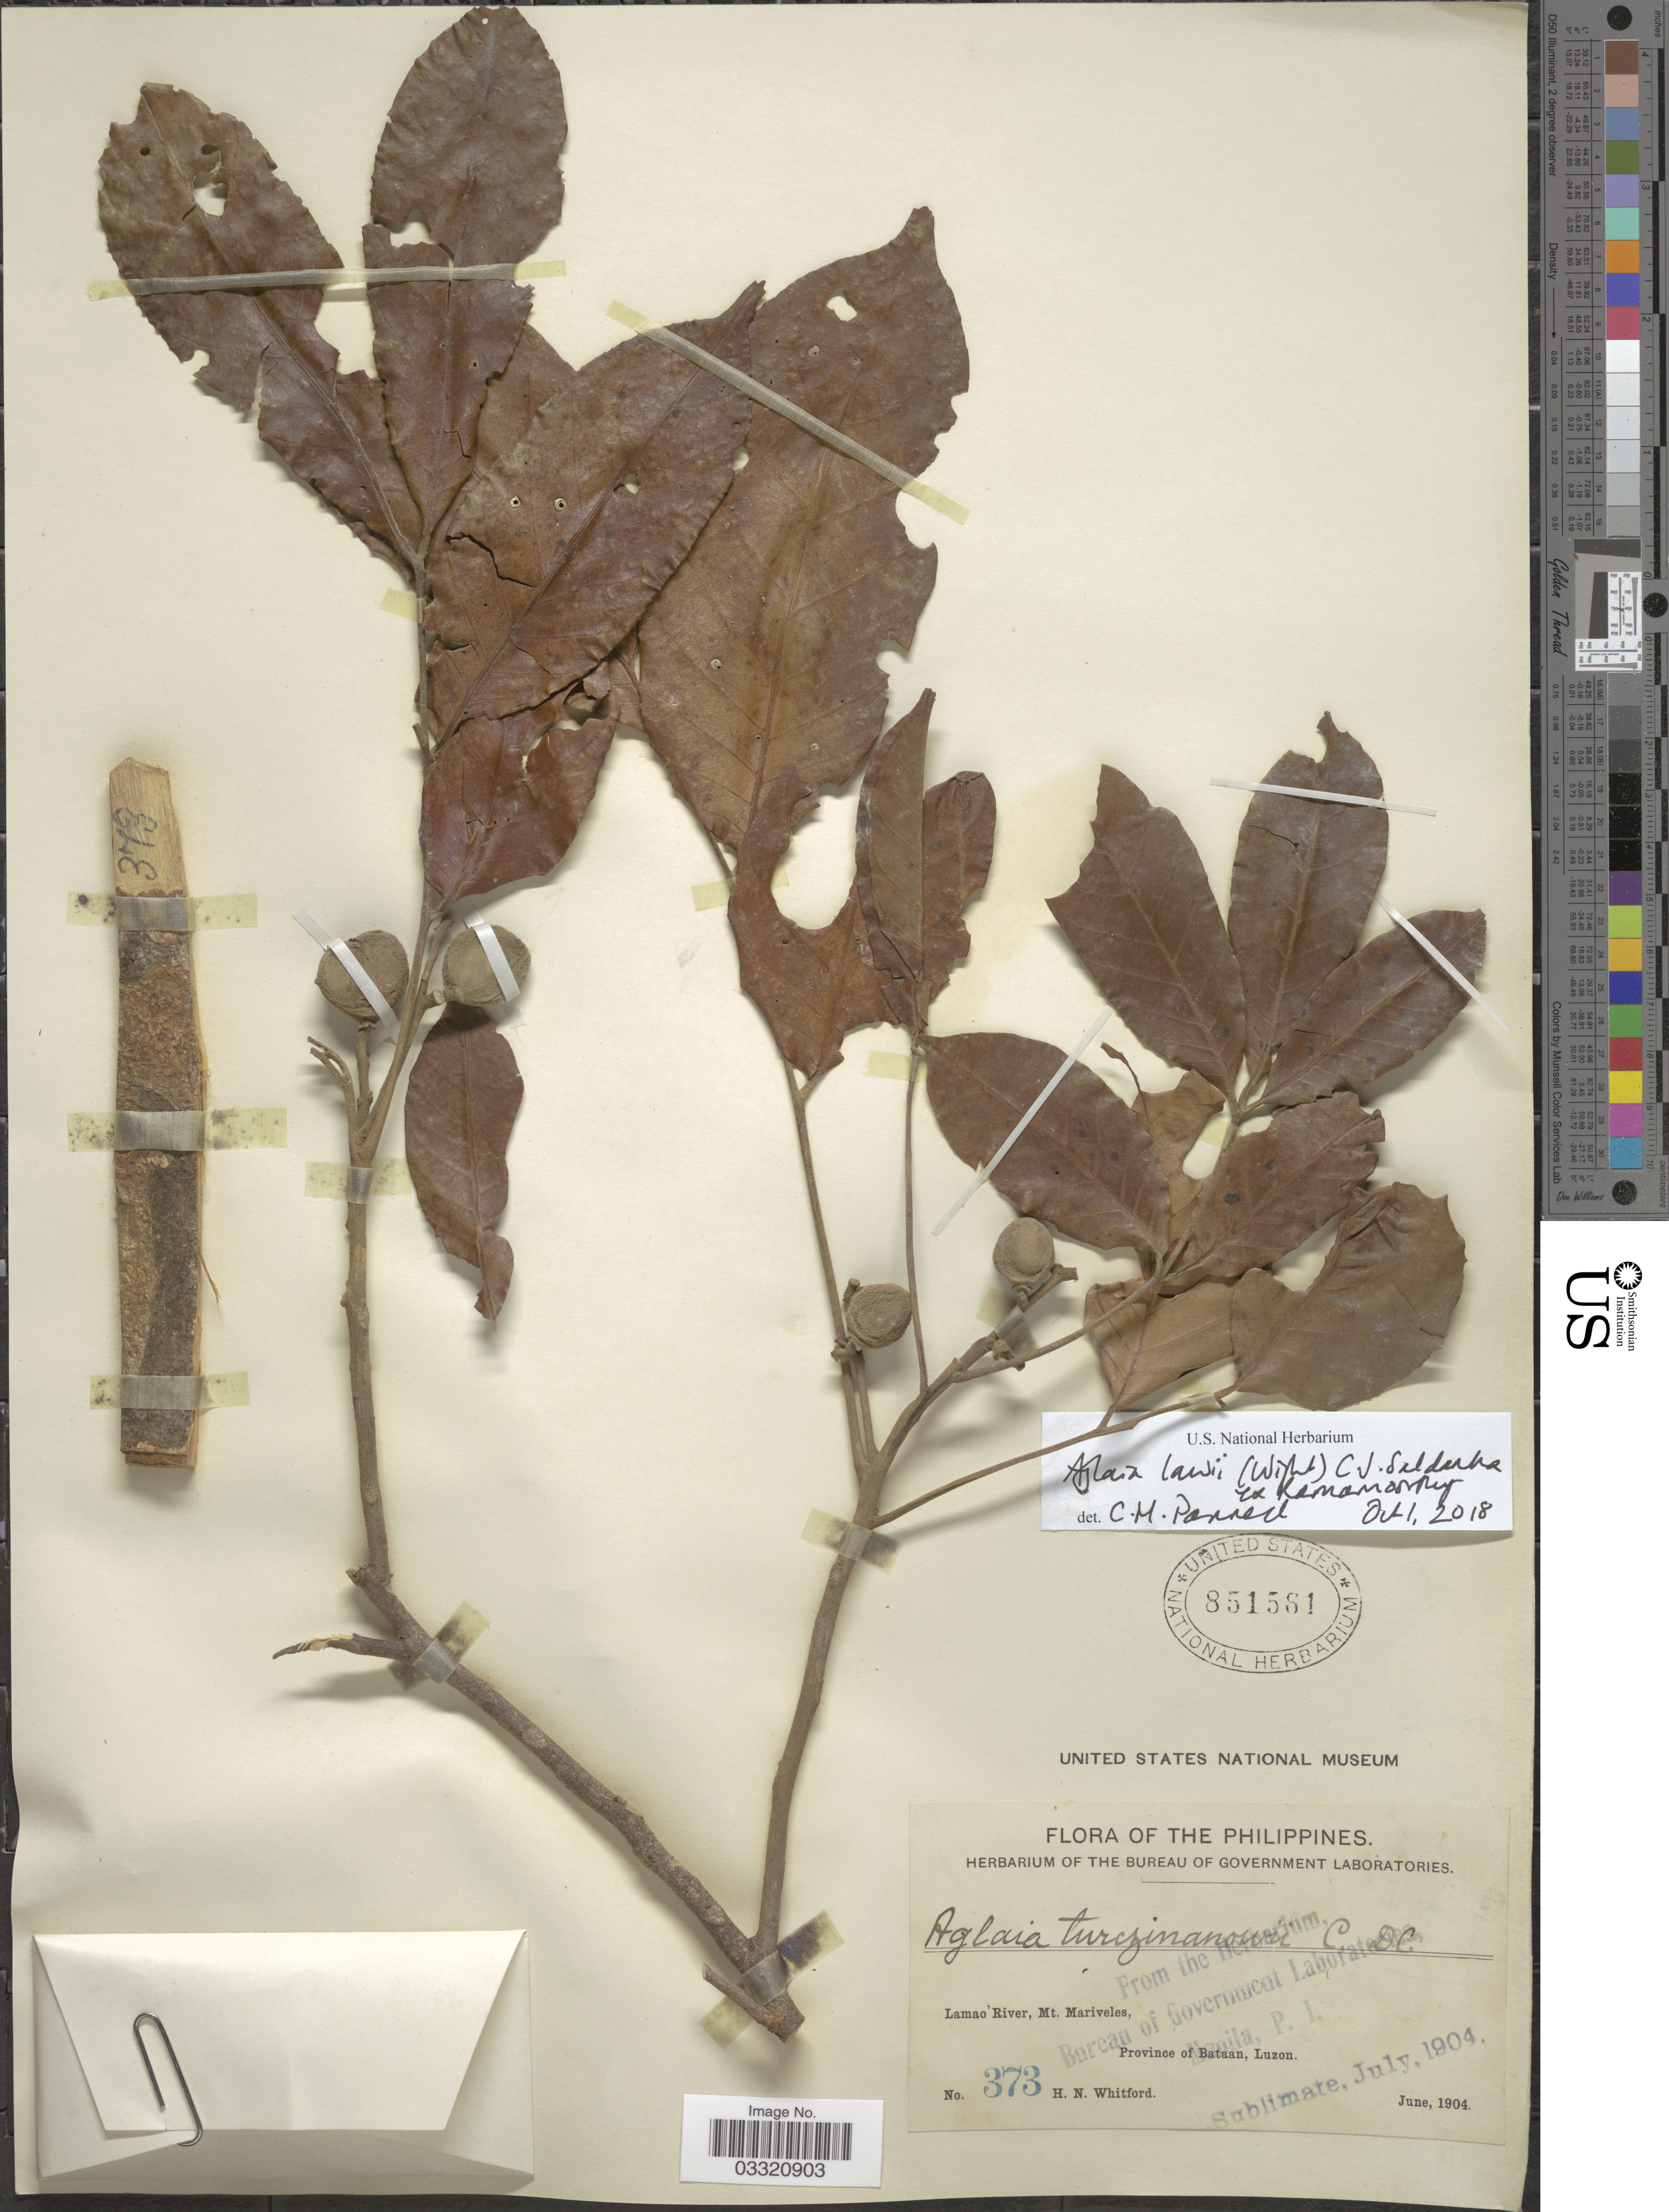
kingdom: Plantae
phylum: Tracheophyta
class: Magnoliopsida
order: Sapindales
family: Meliaceae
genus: Aglaia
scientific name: Aglaia lawii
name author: (Wight) C.J. Saldanha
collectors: H. N. Whitford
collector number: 373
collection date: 1904-06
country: Philippines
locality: Lamao River, Mt. Mariveles, Province of Bataan, Luzon.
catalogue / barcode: US 851561